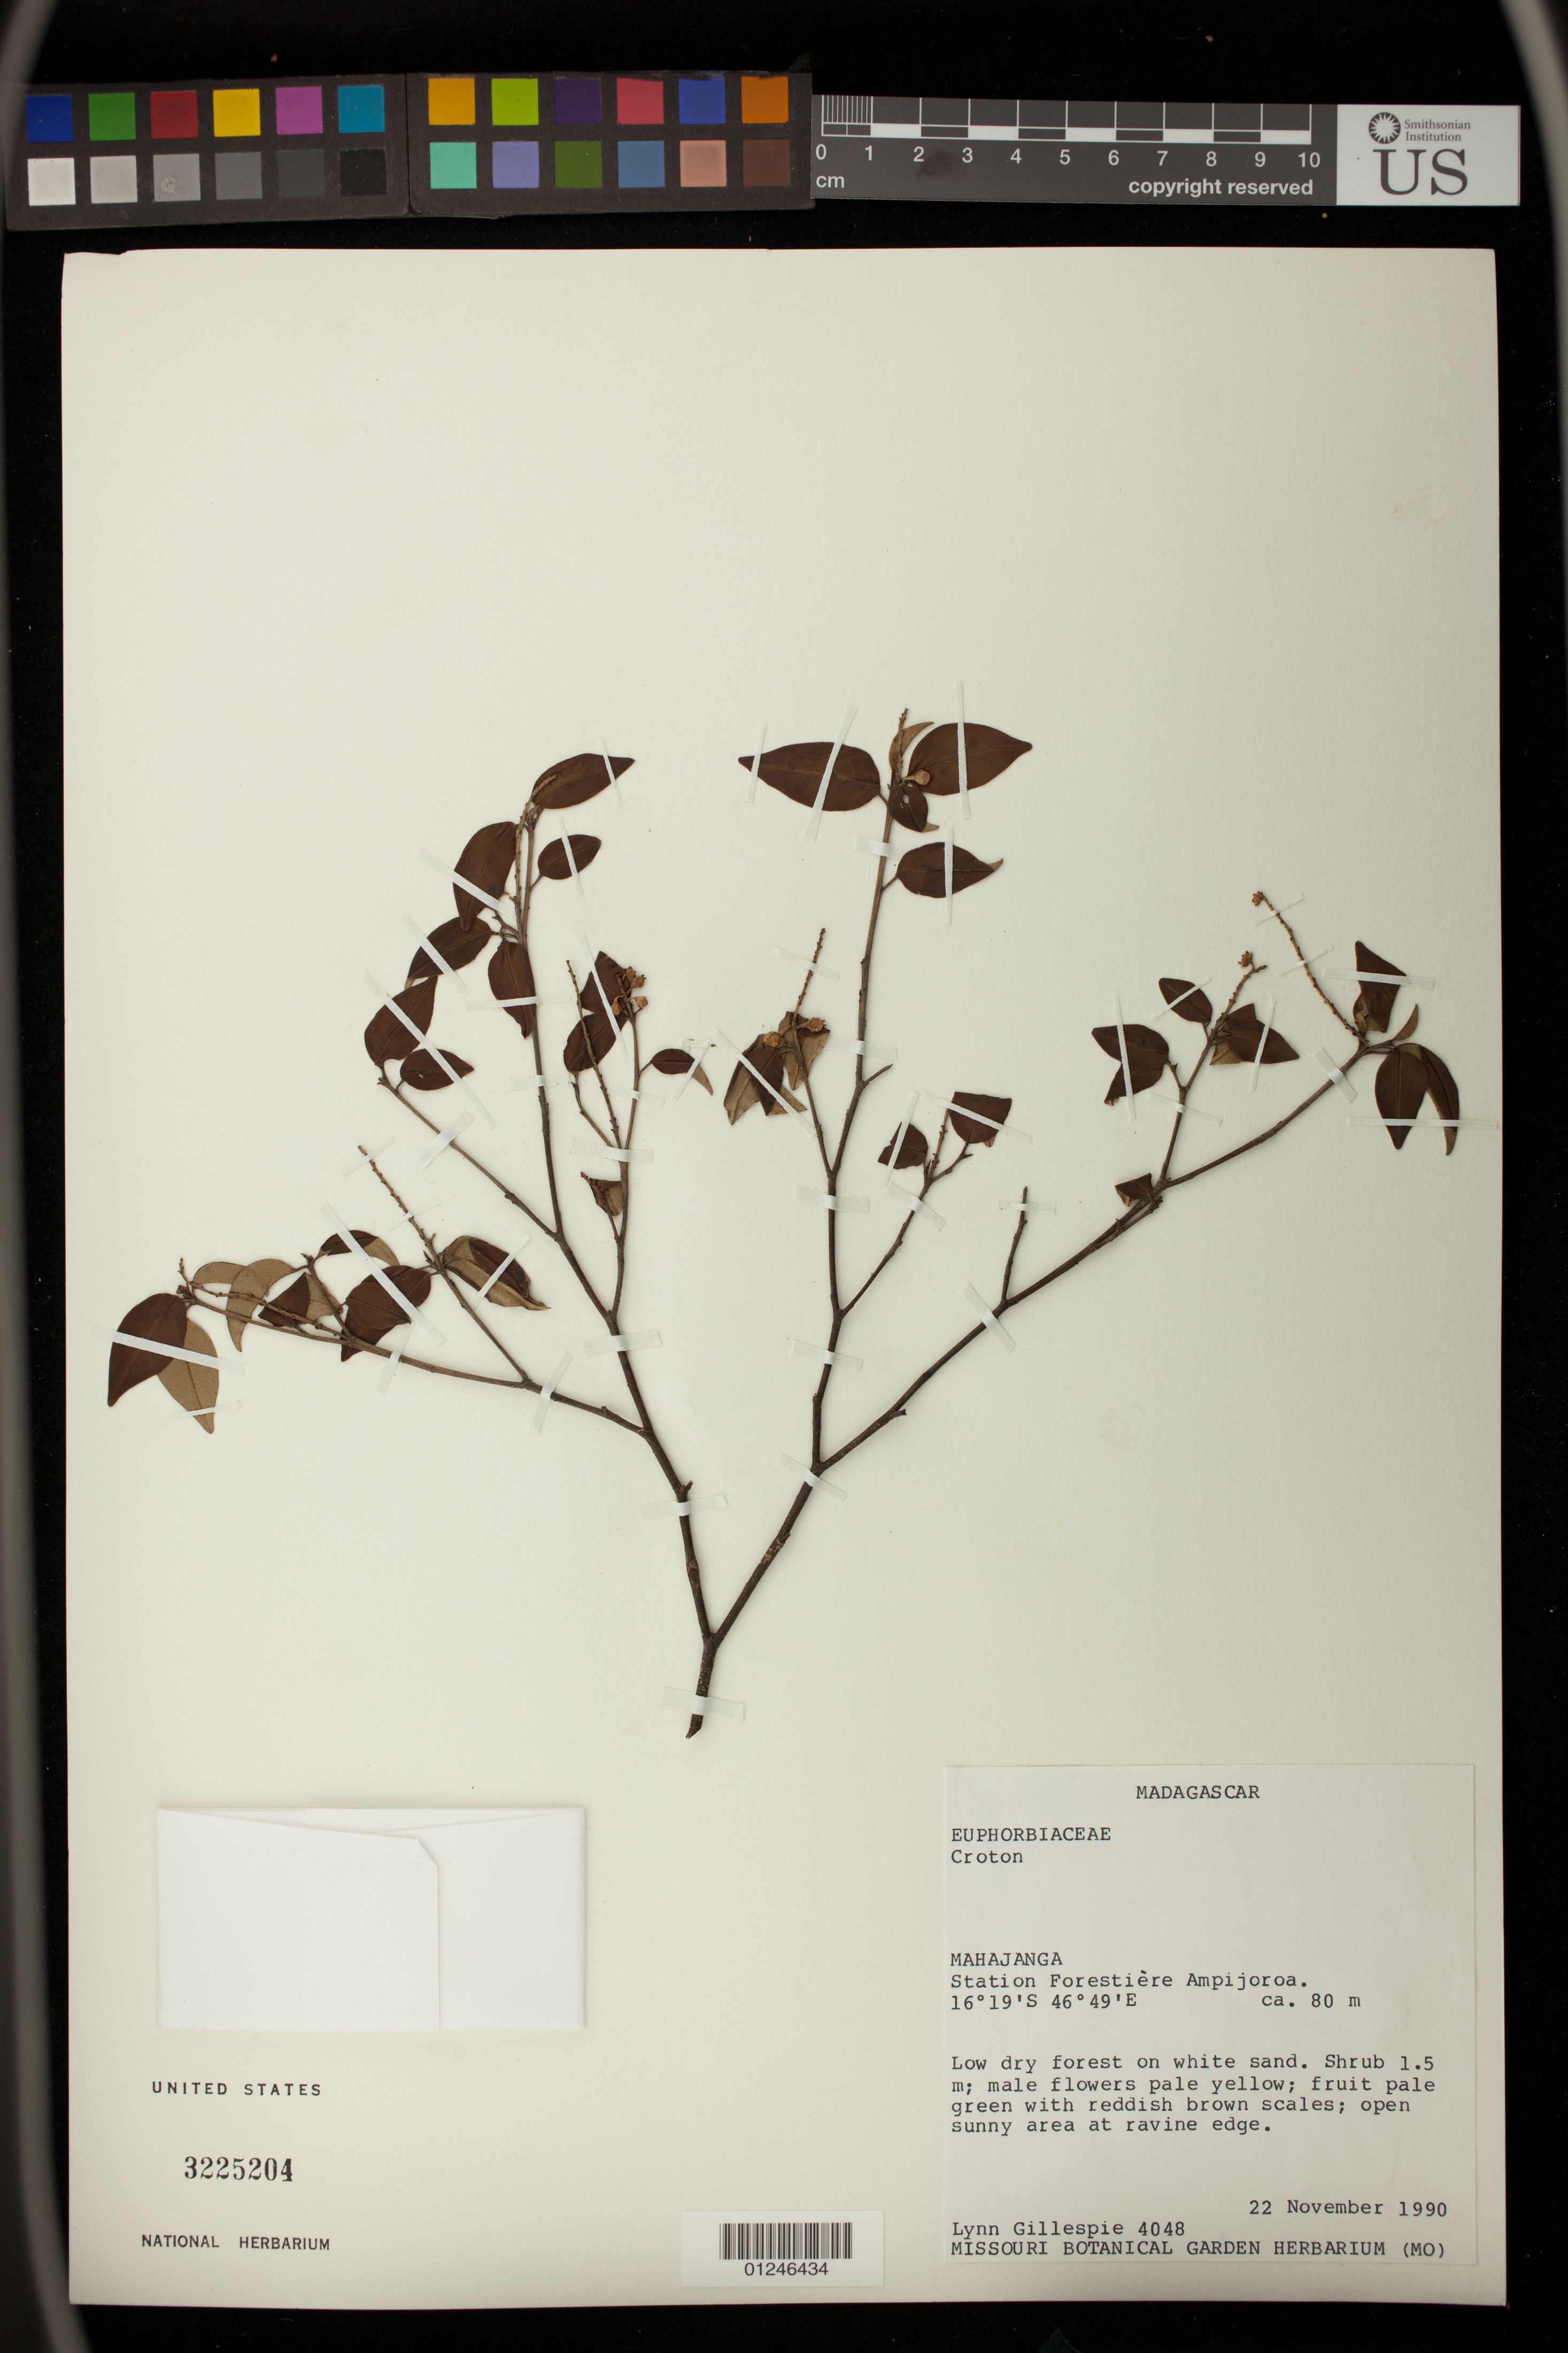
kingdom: Plantae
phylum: Tracheophyta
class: Magnoliopsida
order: Malpighiales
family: Euphorbiaceae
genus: Croton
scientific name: Croton sp.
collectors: L. J. Gillespie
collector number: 4048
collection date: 1990-11-22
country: Madagascar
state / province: Melaky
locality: Mahajanga.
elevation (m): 80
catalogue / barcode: US 3225204